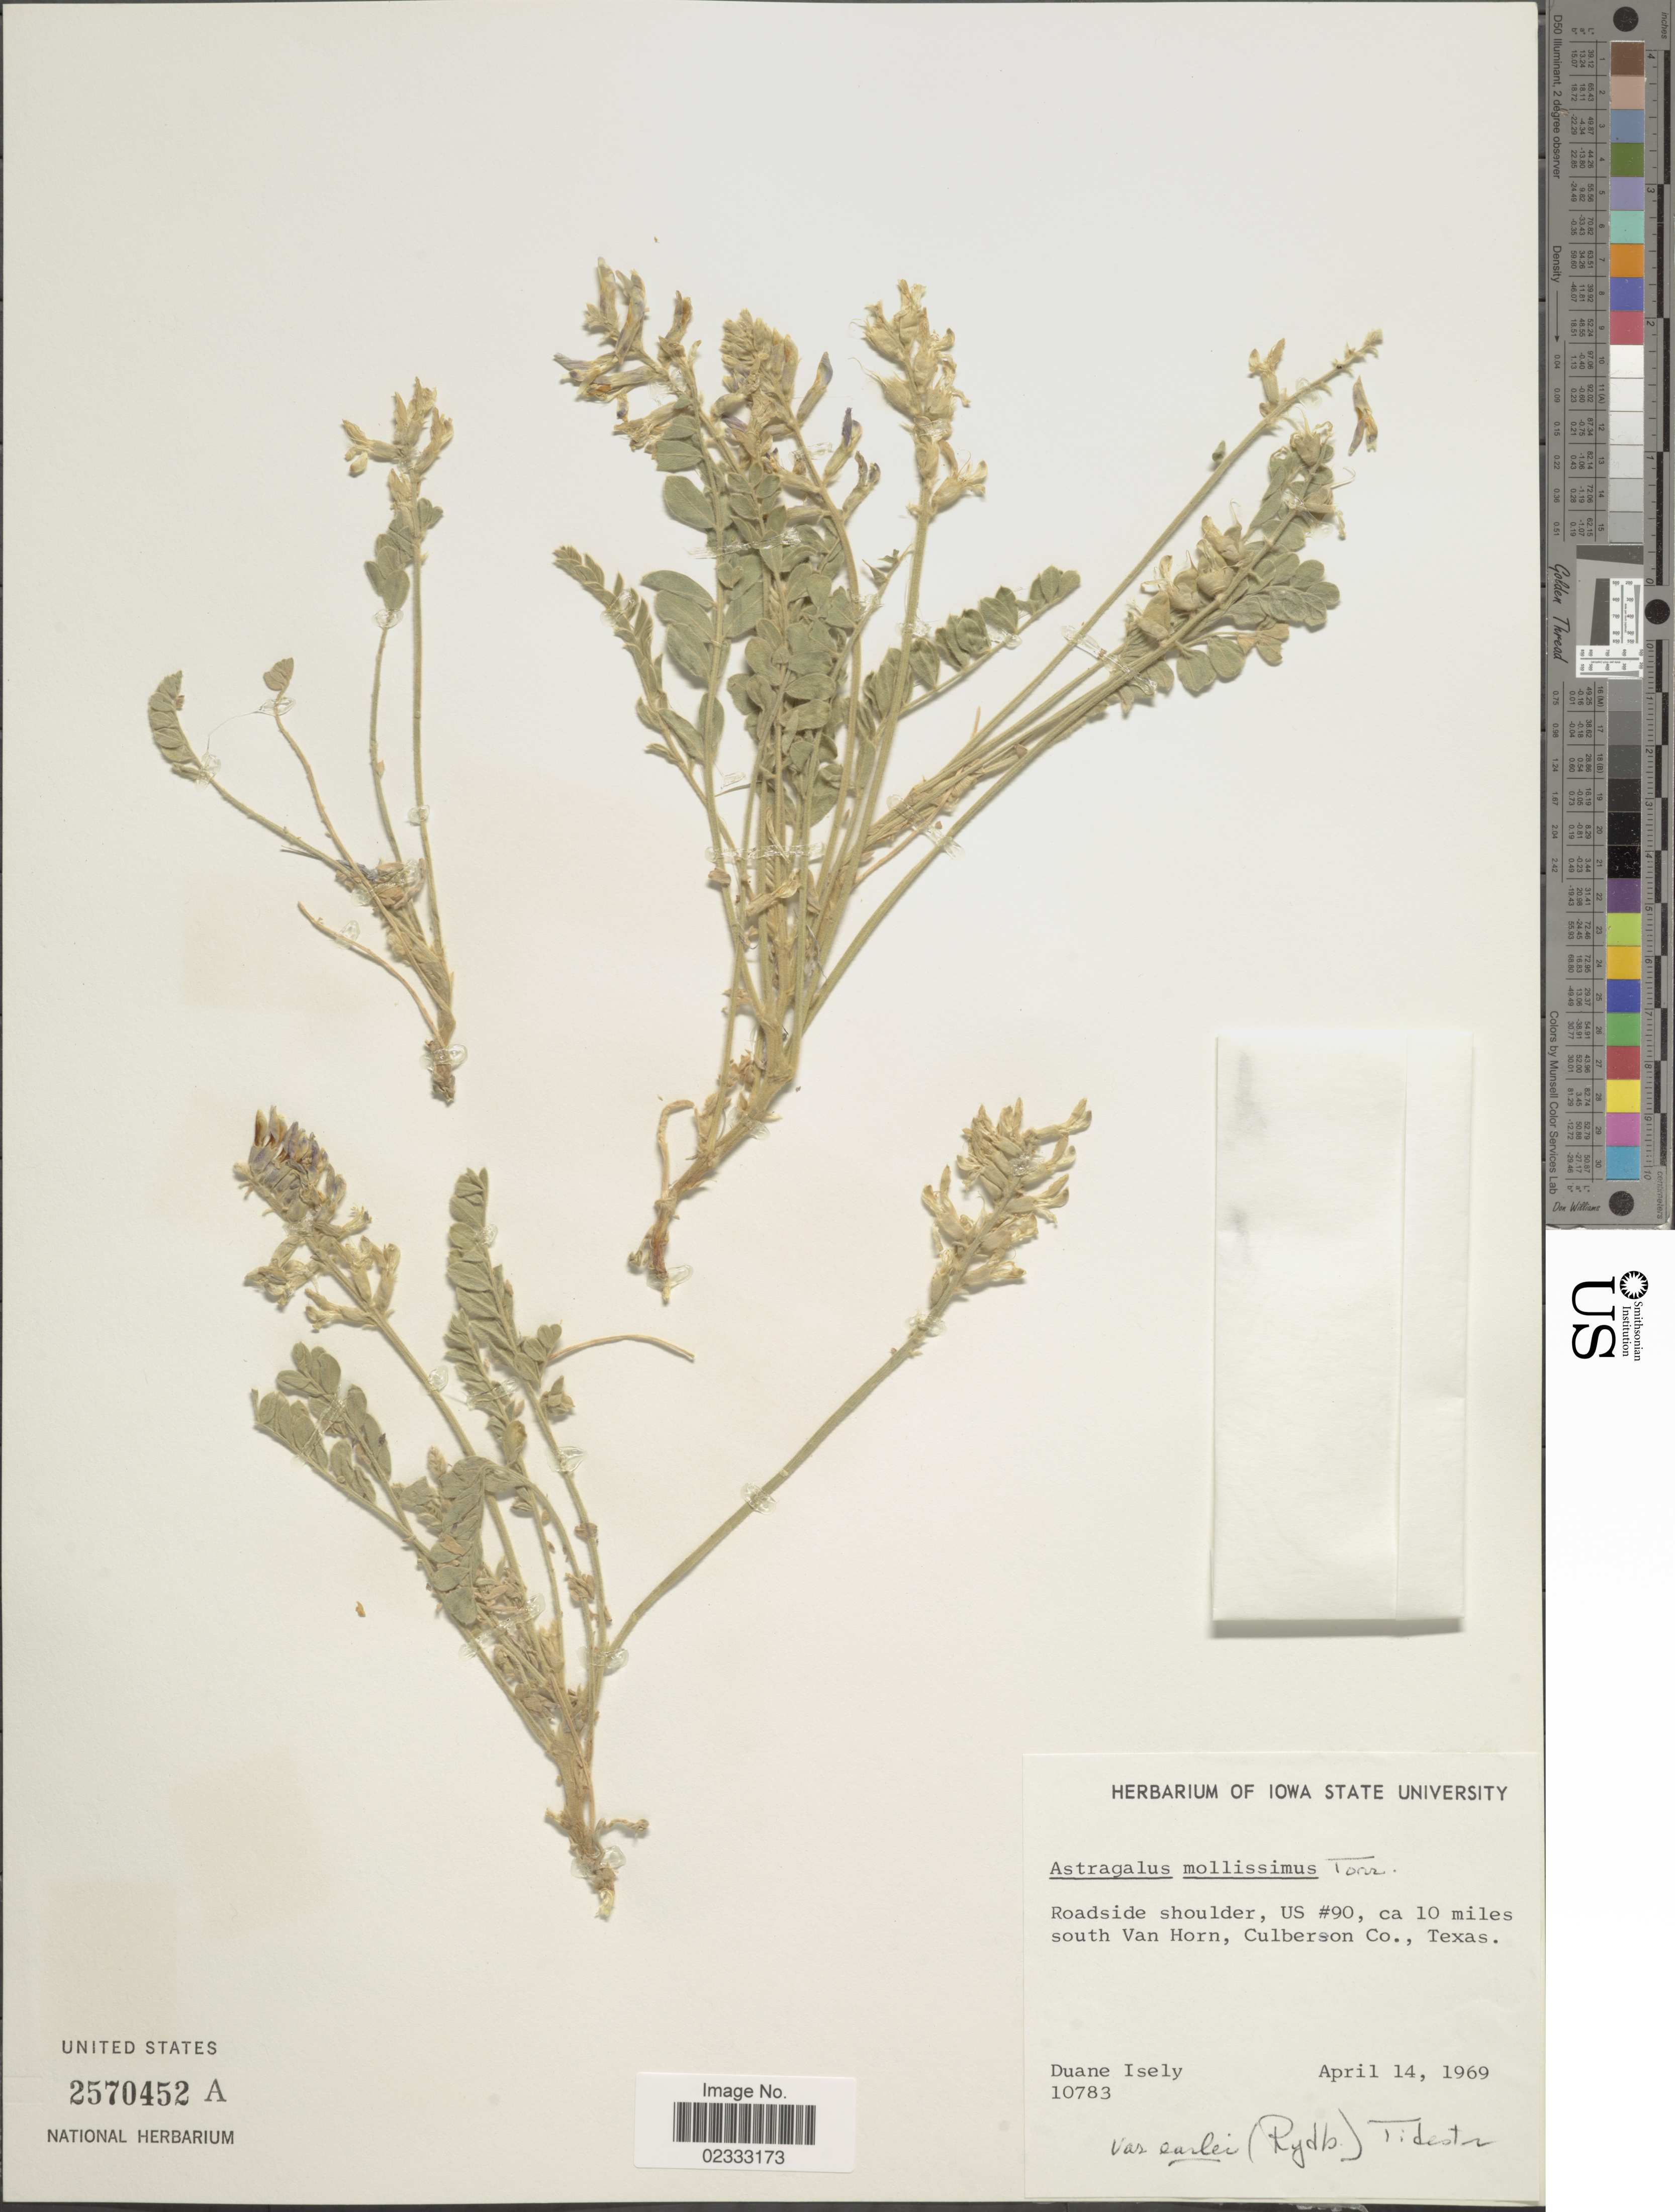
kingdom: Plantae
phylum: Tracheophyta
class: Magnoliopsida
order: Fabales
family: Fabaceae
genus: Astragalus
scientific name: Astragalus mollissimus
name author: Torr.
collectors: D. Isely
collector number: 10783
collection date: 1969-04-14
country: United States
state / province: Texas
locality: Roadside shoulder, US #90, ca. 10 miles south Van Horn, Culberson Co. Texas.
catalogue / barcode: US 2570452A